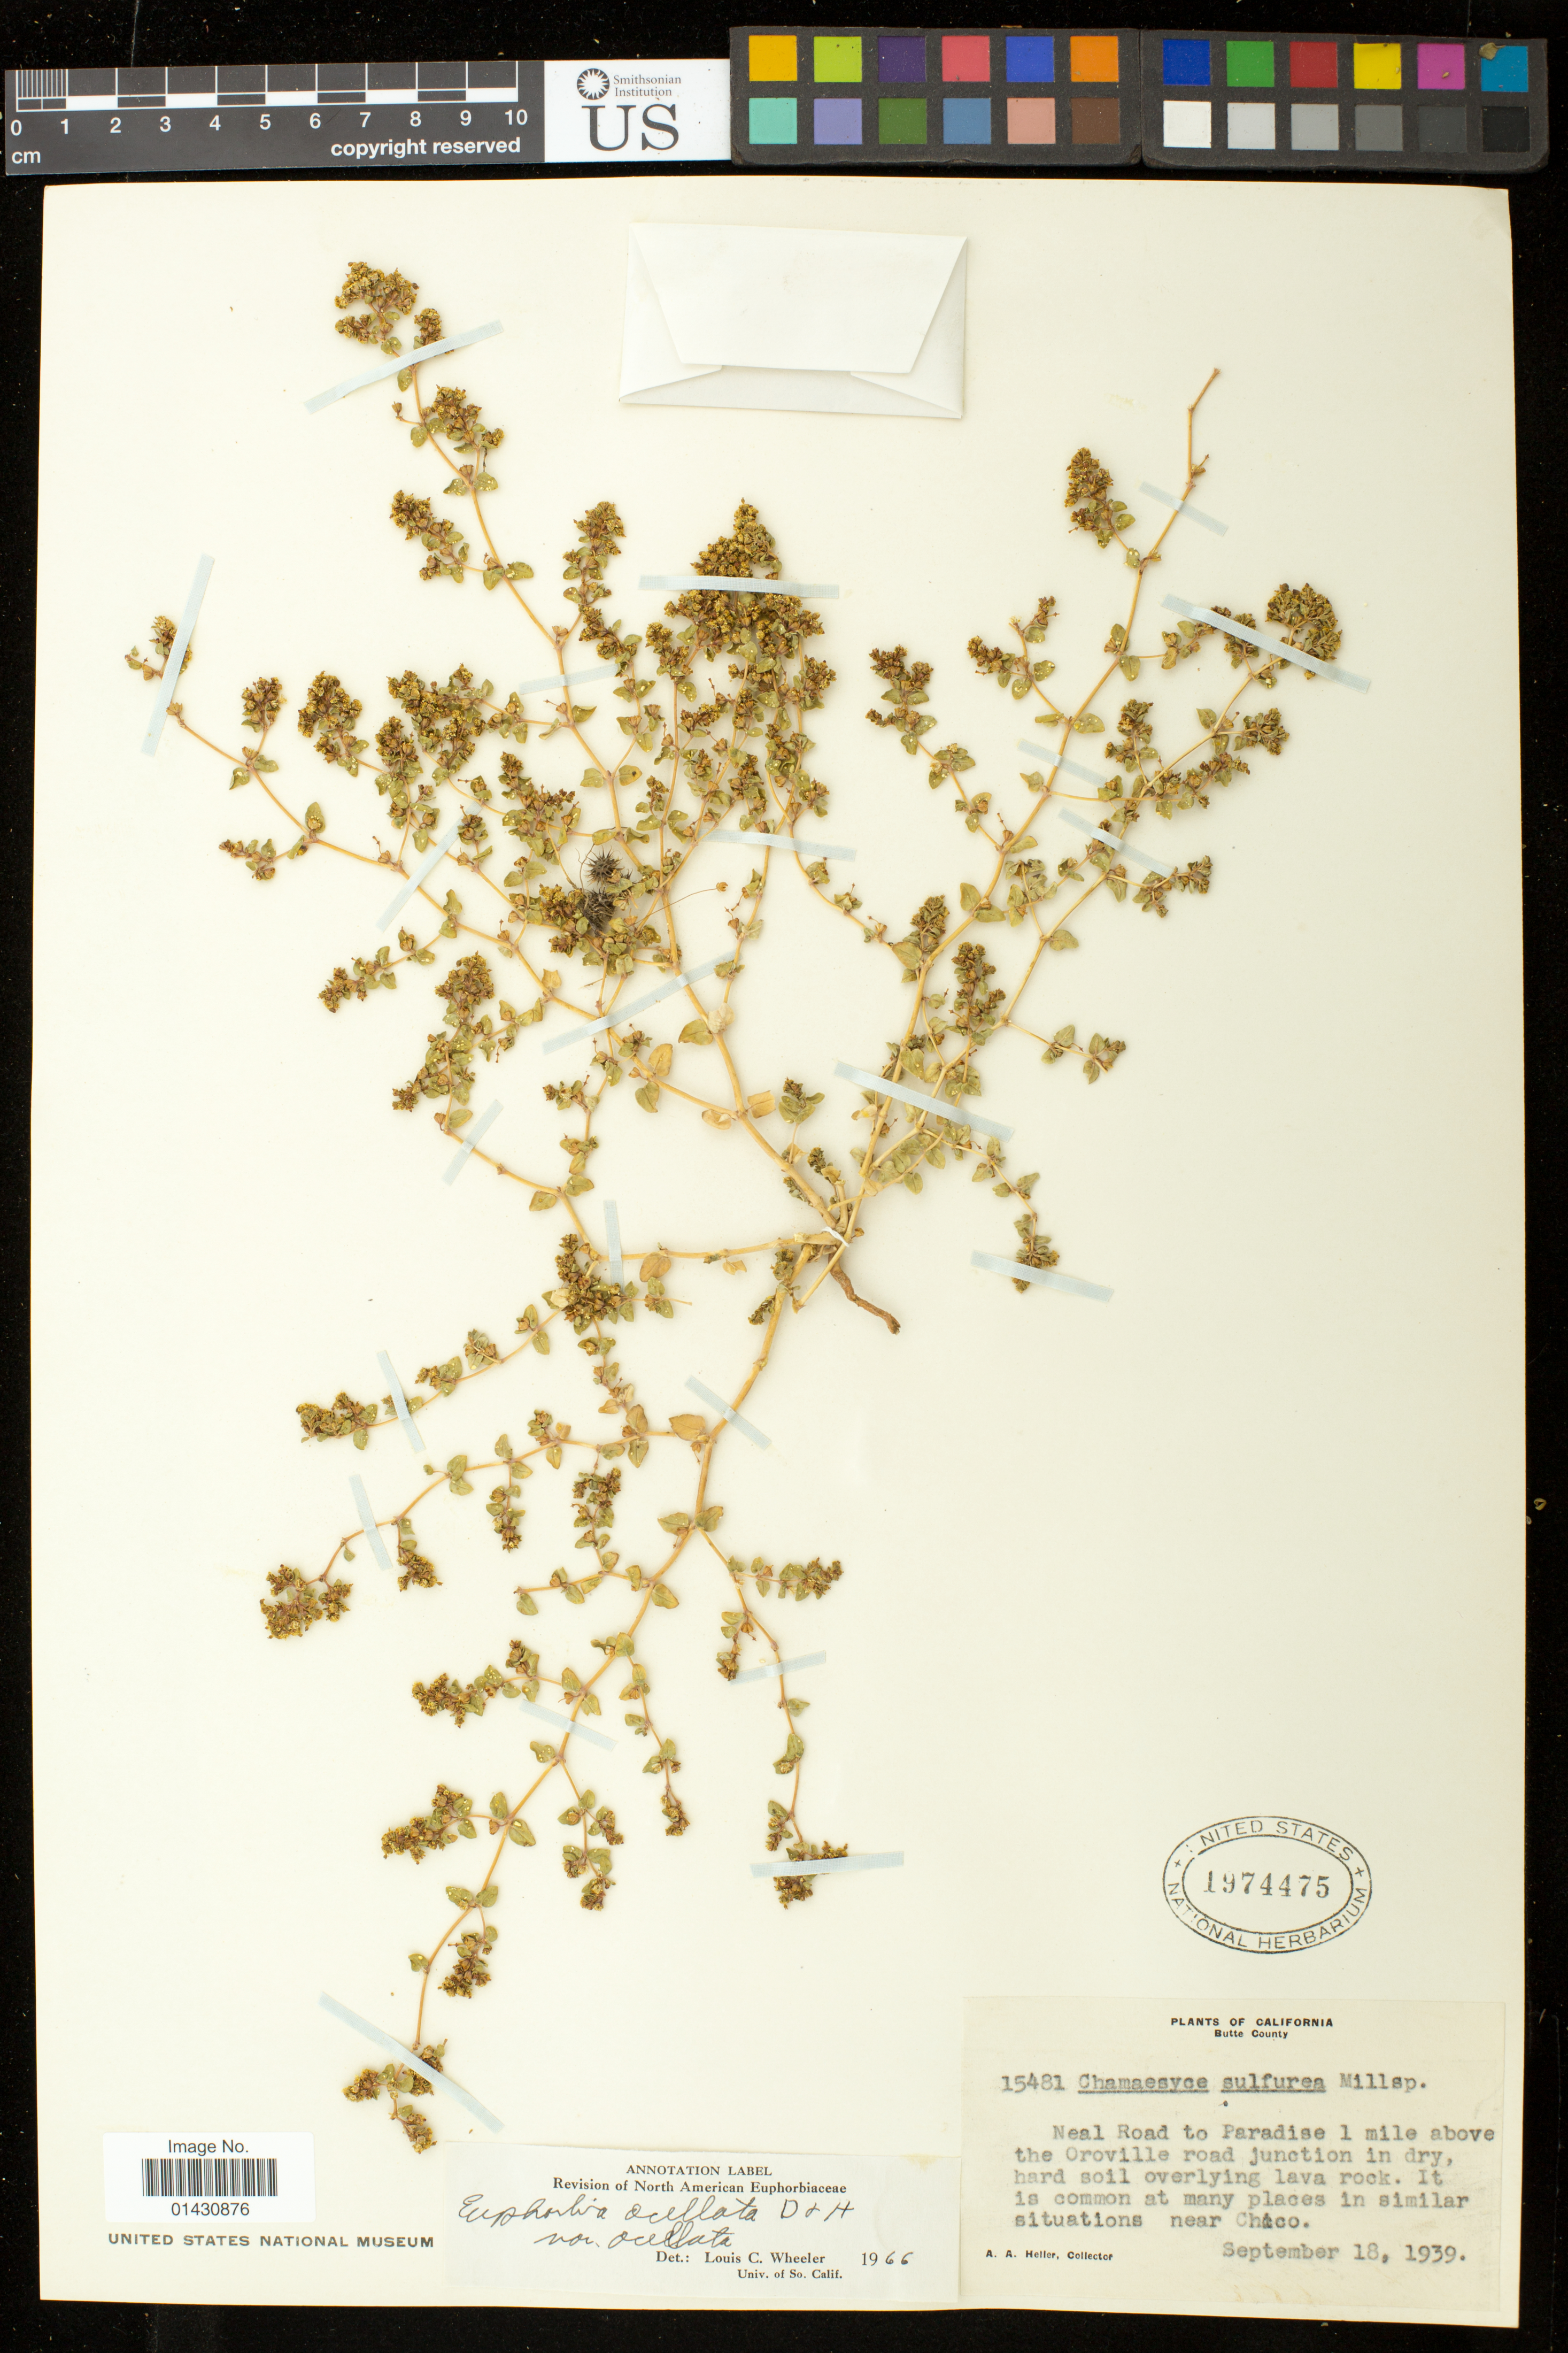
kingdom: Plantae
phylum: Tracheophyta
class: Magnoliopsida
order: Malpighiales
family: Euphorbiaceae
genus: Euphorbia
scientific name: Euphorbia ocellata subsp. ocellata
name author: Durand & Hilg.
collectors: A. A. Heller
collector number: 15481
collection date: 1939-09-18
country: United States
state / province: California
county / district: Butte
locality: Neal Road to Paradise 1 mile above the Oroville road junction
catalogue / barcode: US 1974475